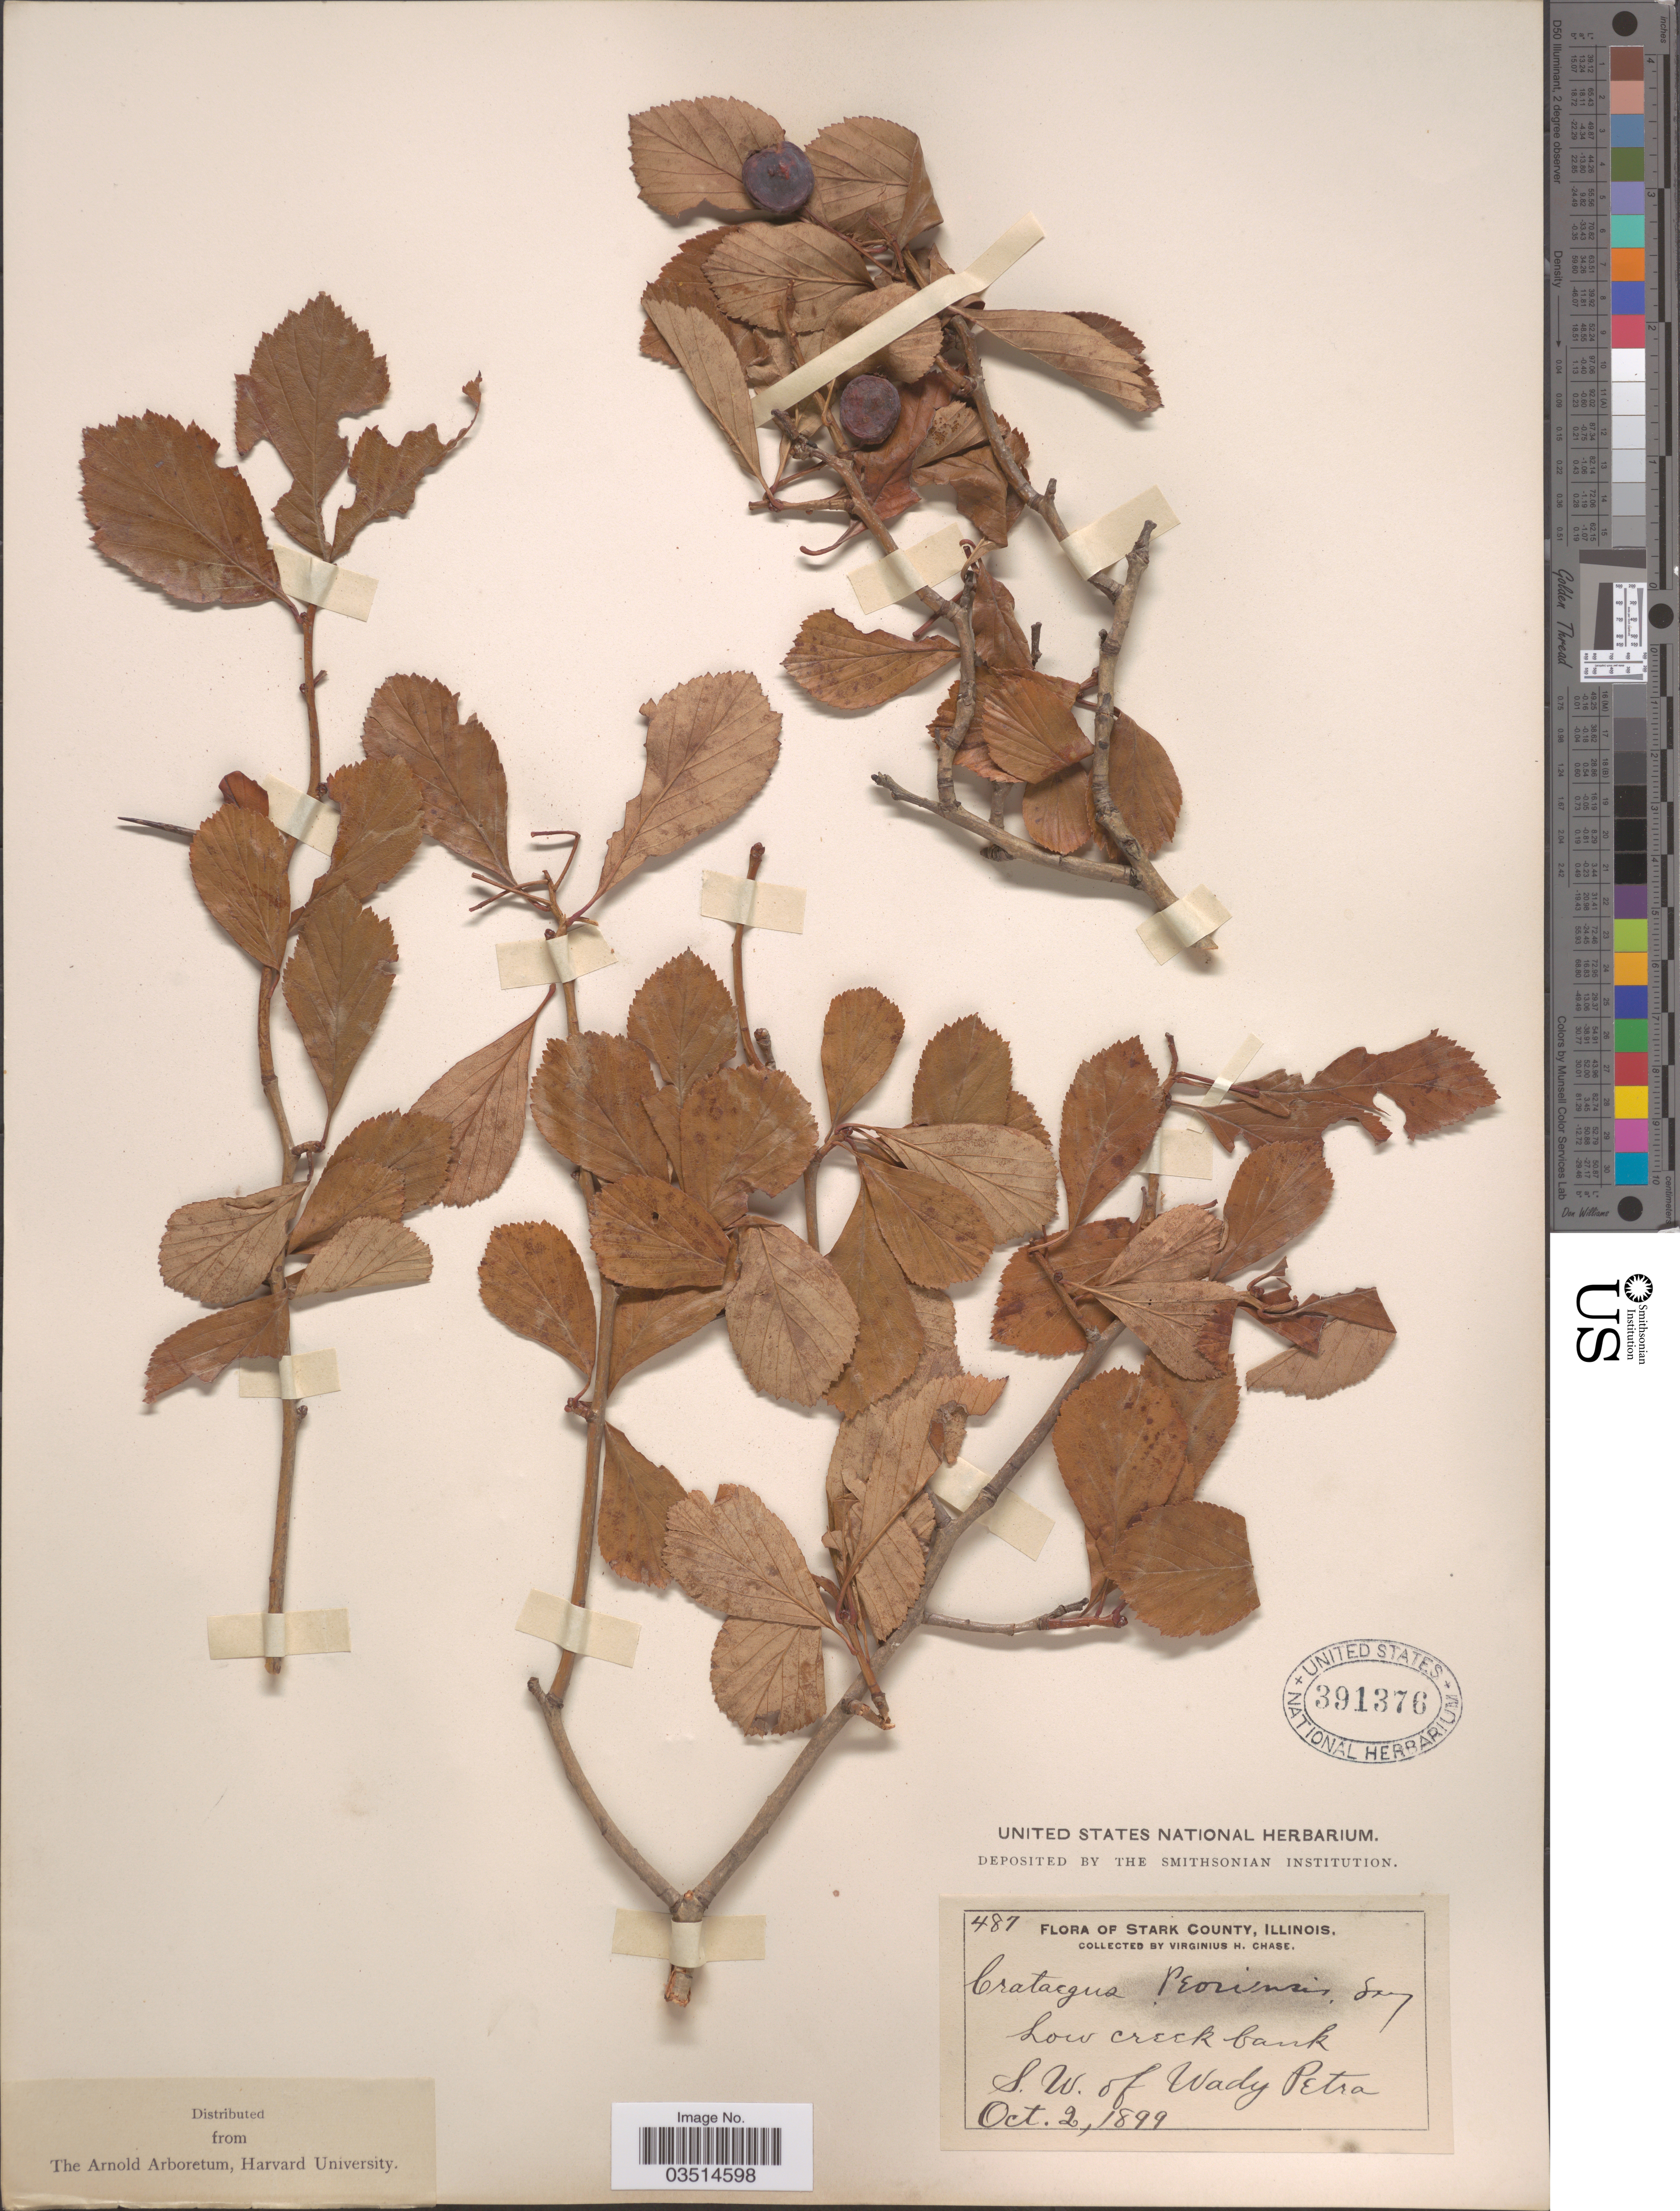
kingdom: Plantae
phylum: Tracheophyta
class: Magnoliopsida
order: Rosales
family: Rosaceae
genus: Crataegus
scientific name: Crataegus x disperma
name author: Ashe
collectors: V. H. Chase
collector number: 487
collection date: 1899-10-02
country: United States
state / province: Illinois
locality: Stark County. Low creek bank. S. W. of Wady Petra.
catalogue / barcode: US 391376